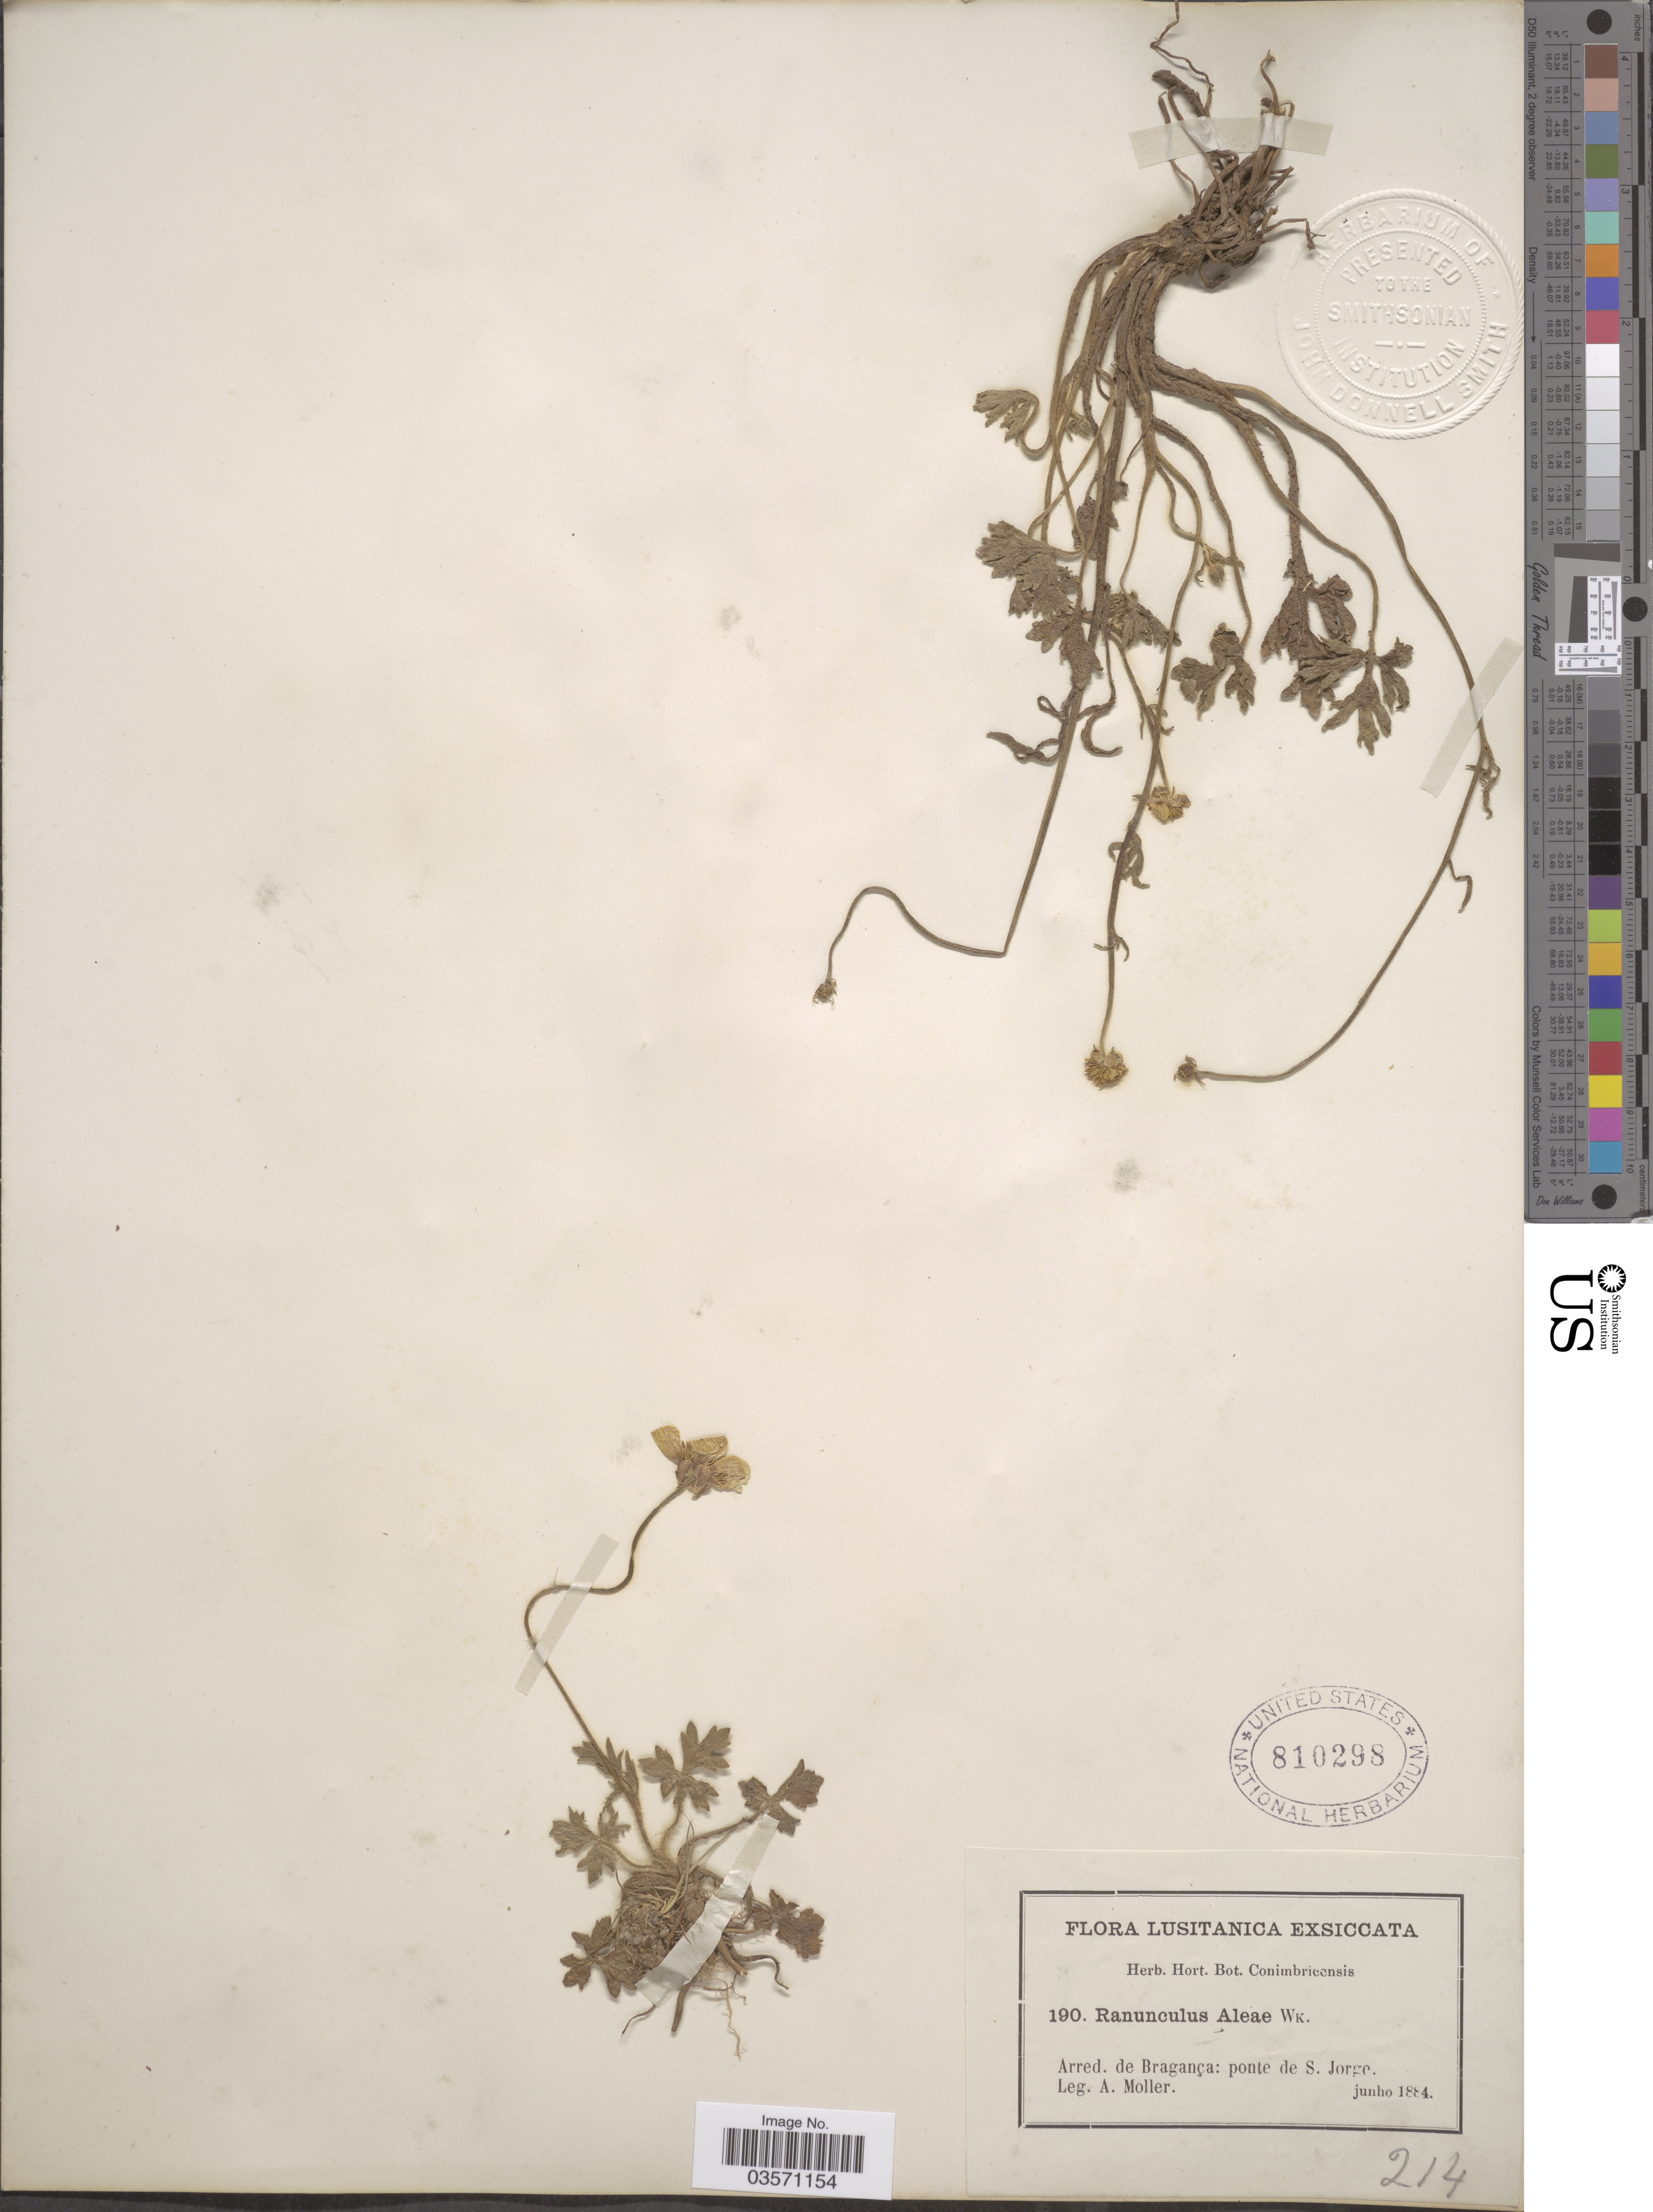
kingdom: Plantae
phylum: Tracheophyta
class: Magnoliopsida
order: Ranunculales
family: Ranunculaceae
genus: Ranunculus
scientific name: Ranunculus aleae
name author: Willk.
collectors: A. Moller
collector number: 190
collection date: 1884-06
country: Portugal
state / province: Braganca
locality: Lusitanica. Arred. de Bragança: ponte de S. Jorge.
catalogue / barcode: US 810298